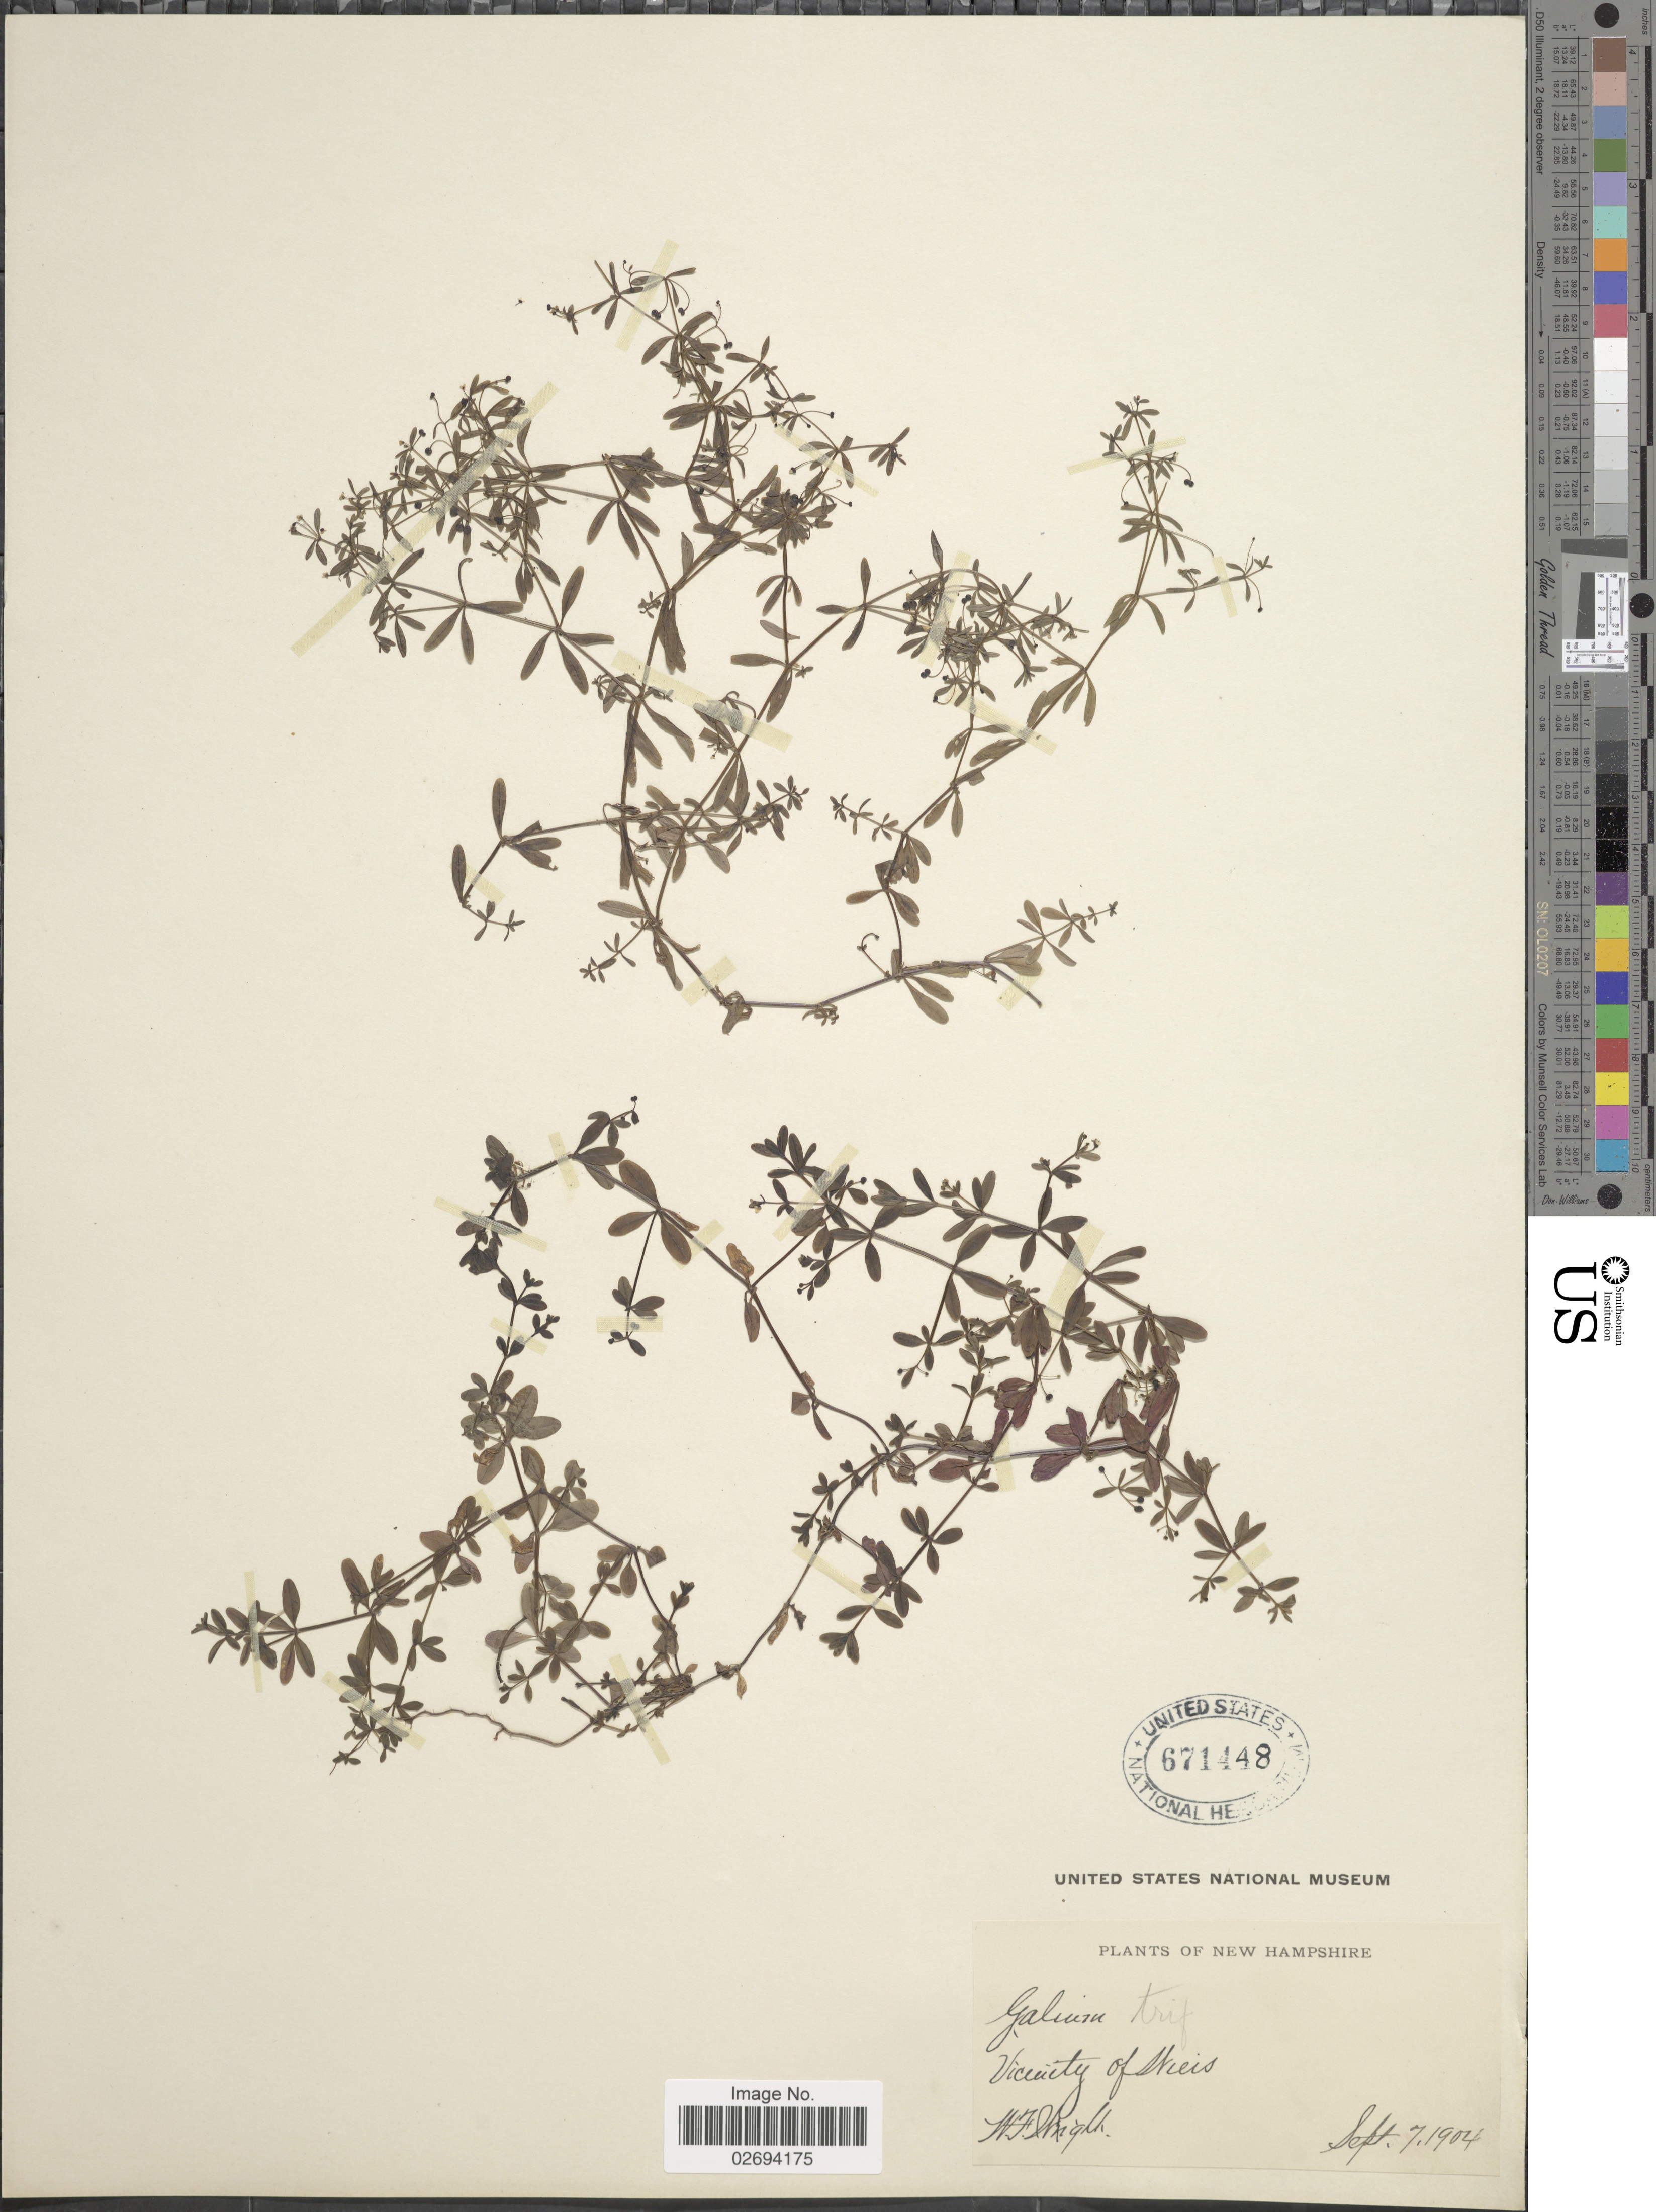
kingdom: Plantae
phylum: Tracheophyta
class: Magnoliopsida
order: Gentianales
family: Rubiaceae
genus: Galium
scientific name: Galium trifidum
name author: L.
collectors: W. F. Wright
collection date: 1904-09-07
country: United States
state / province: New Hampshire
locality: Vicinity of Wiers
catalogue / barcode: US 671448